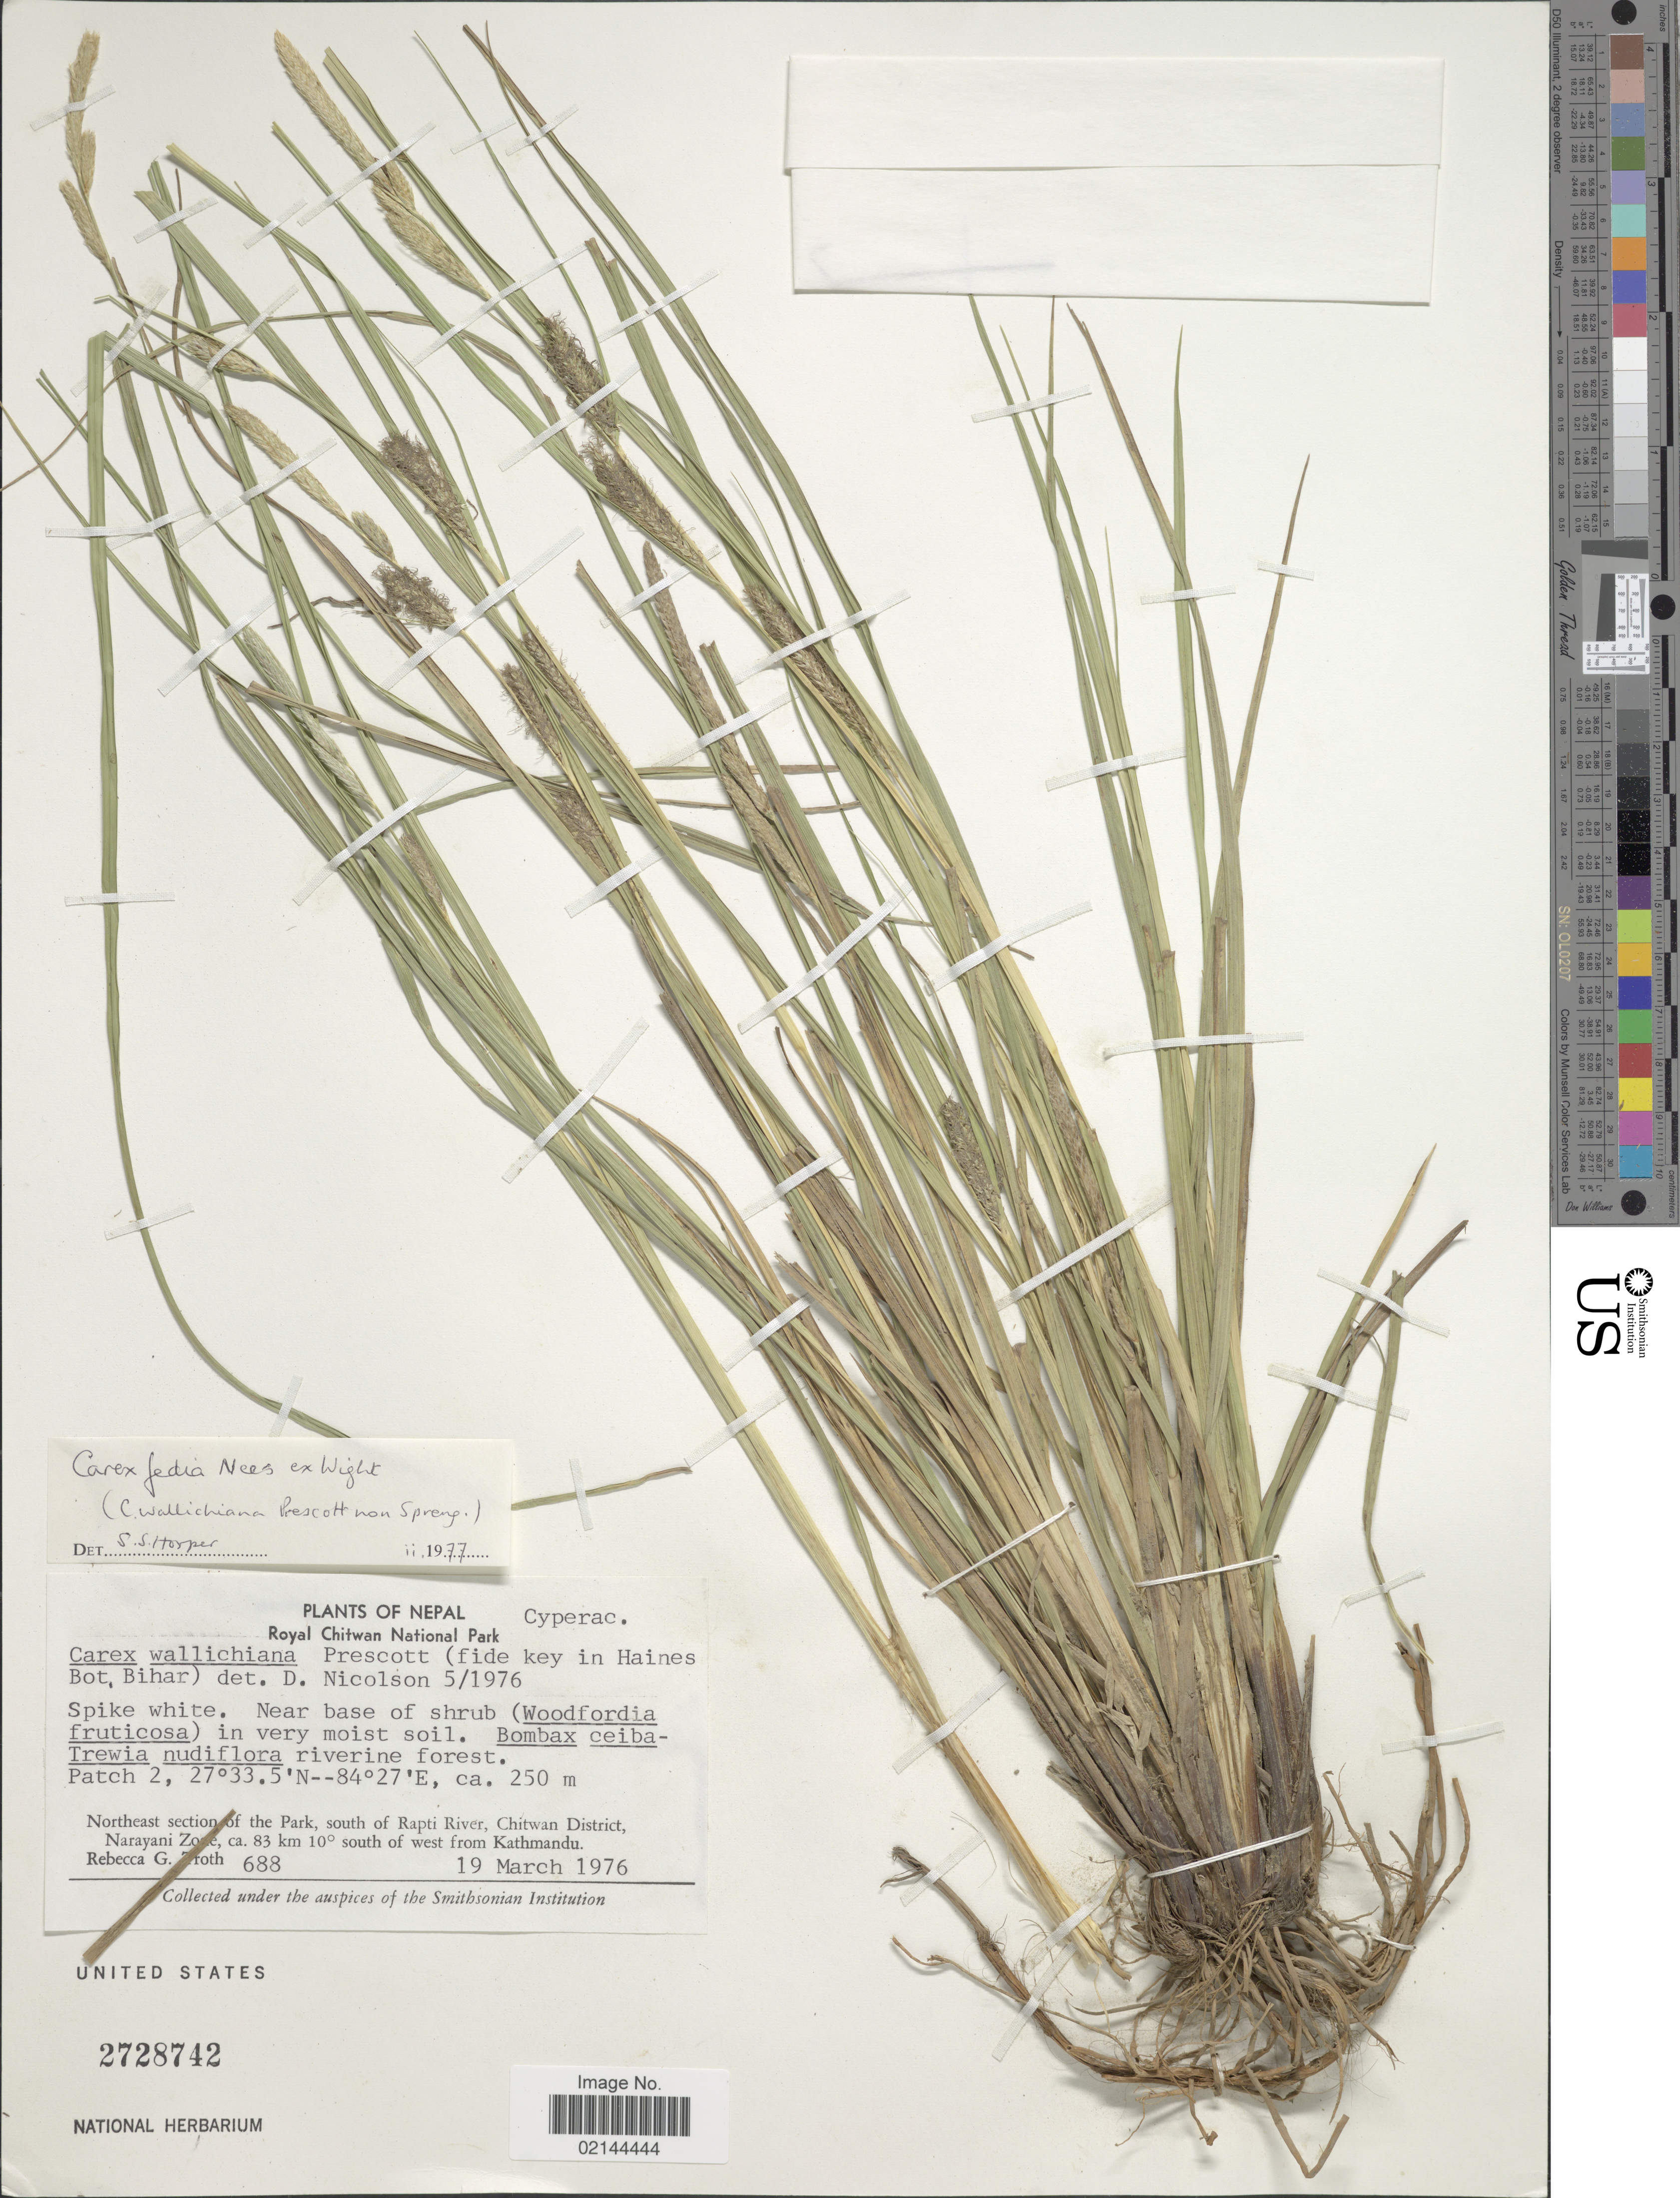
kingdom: Plantae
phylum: Tracheophyta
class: Liliopsida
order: Poales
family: Cyperaceae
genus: Carex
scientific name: Carex fedia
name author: Nees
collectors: R. Troth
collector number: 688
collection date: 1976-03-19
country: Nepal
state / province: Narayani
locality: Royal Chitwan National Park. Patch 2. Northeast section of the Park, south of Rapti River, Chitwan District, Narayani Zone, ca. 83 km 10º south of west from Kathmandu.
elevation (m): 250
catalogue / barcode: US 2728742